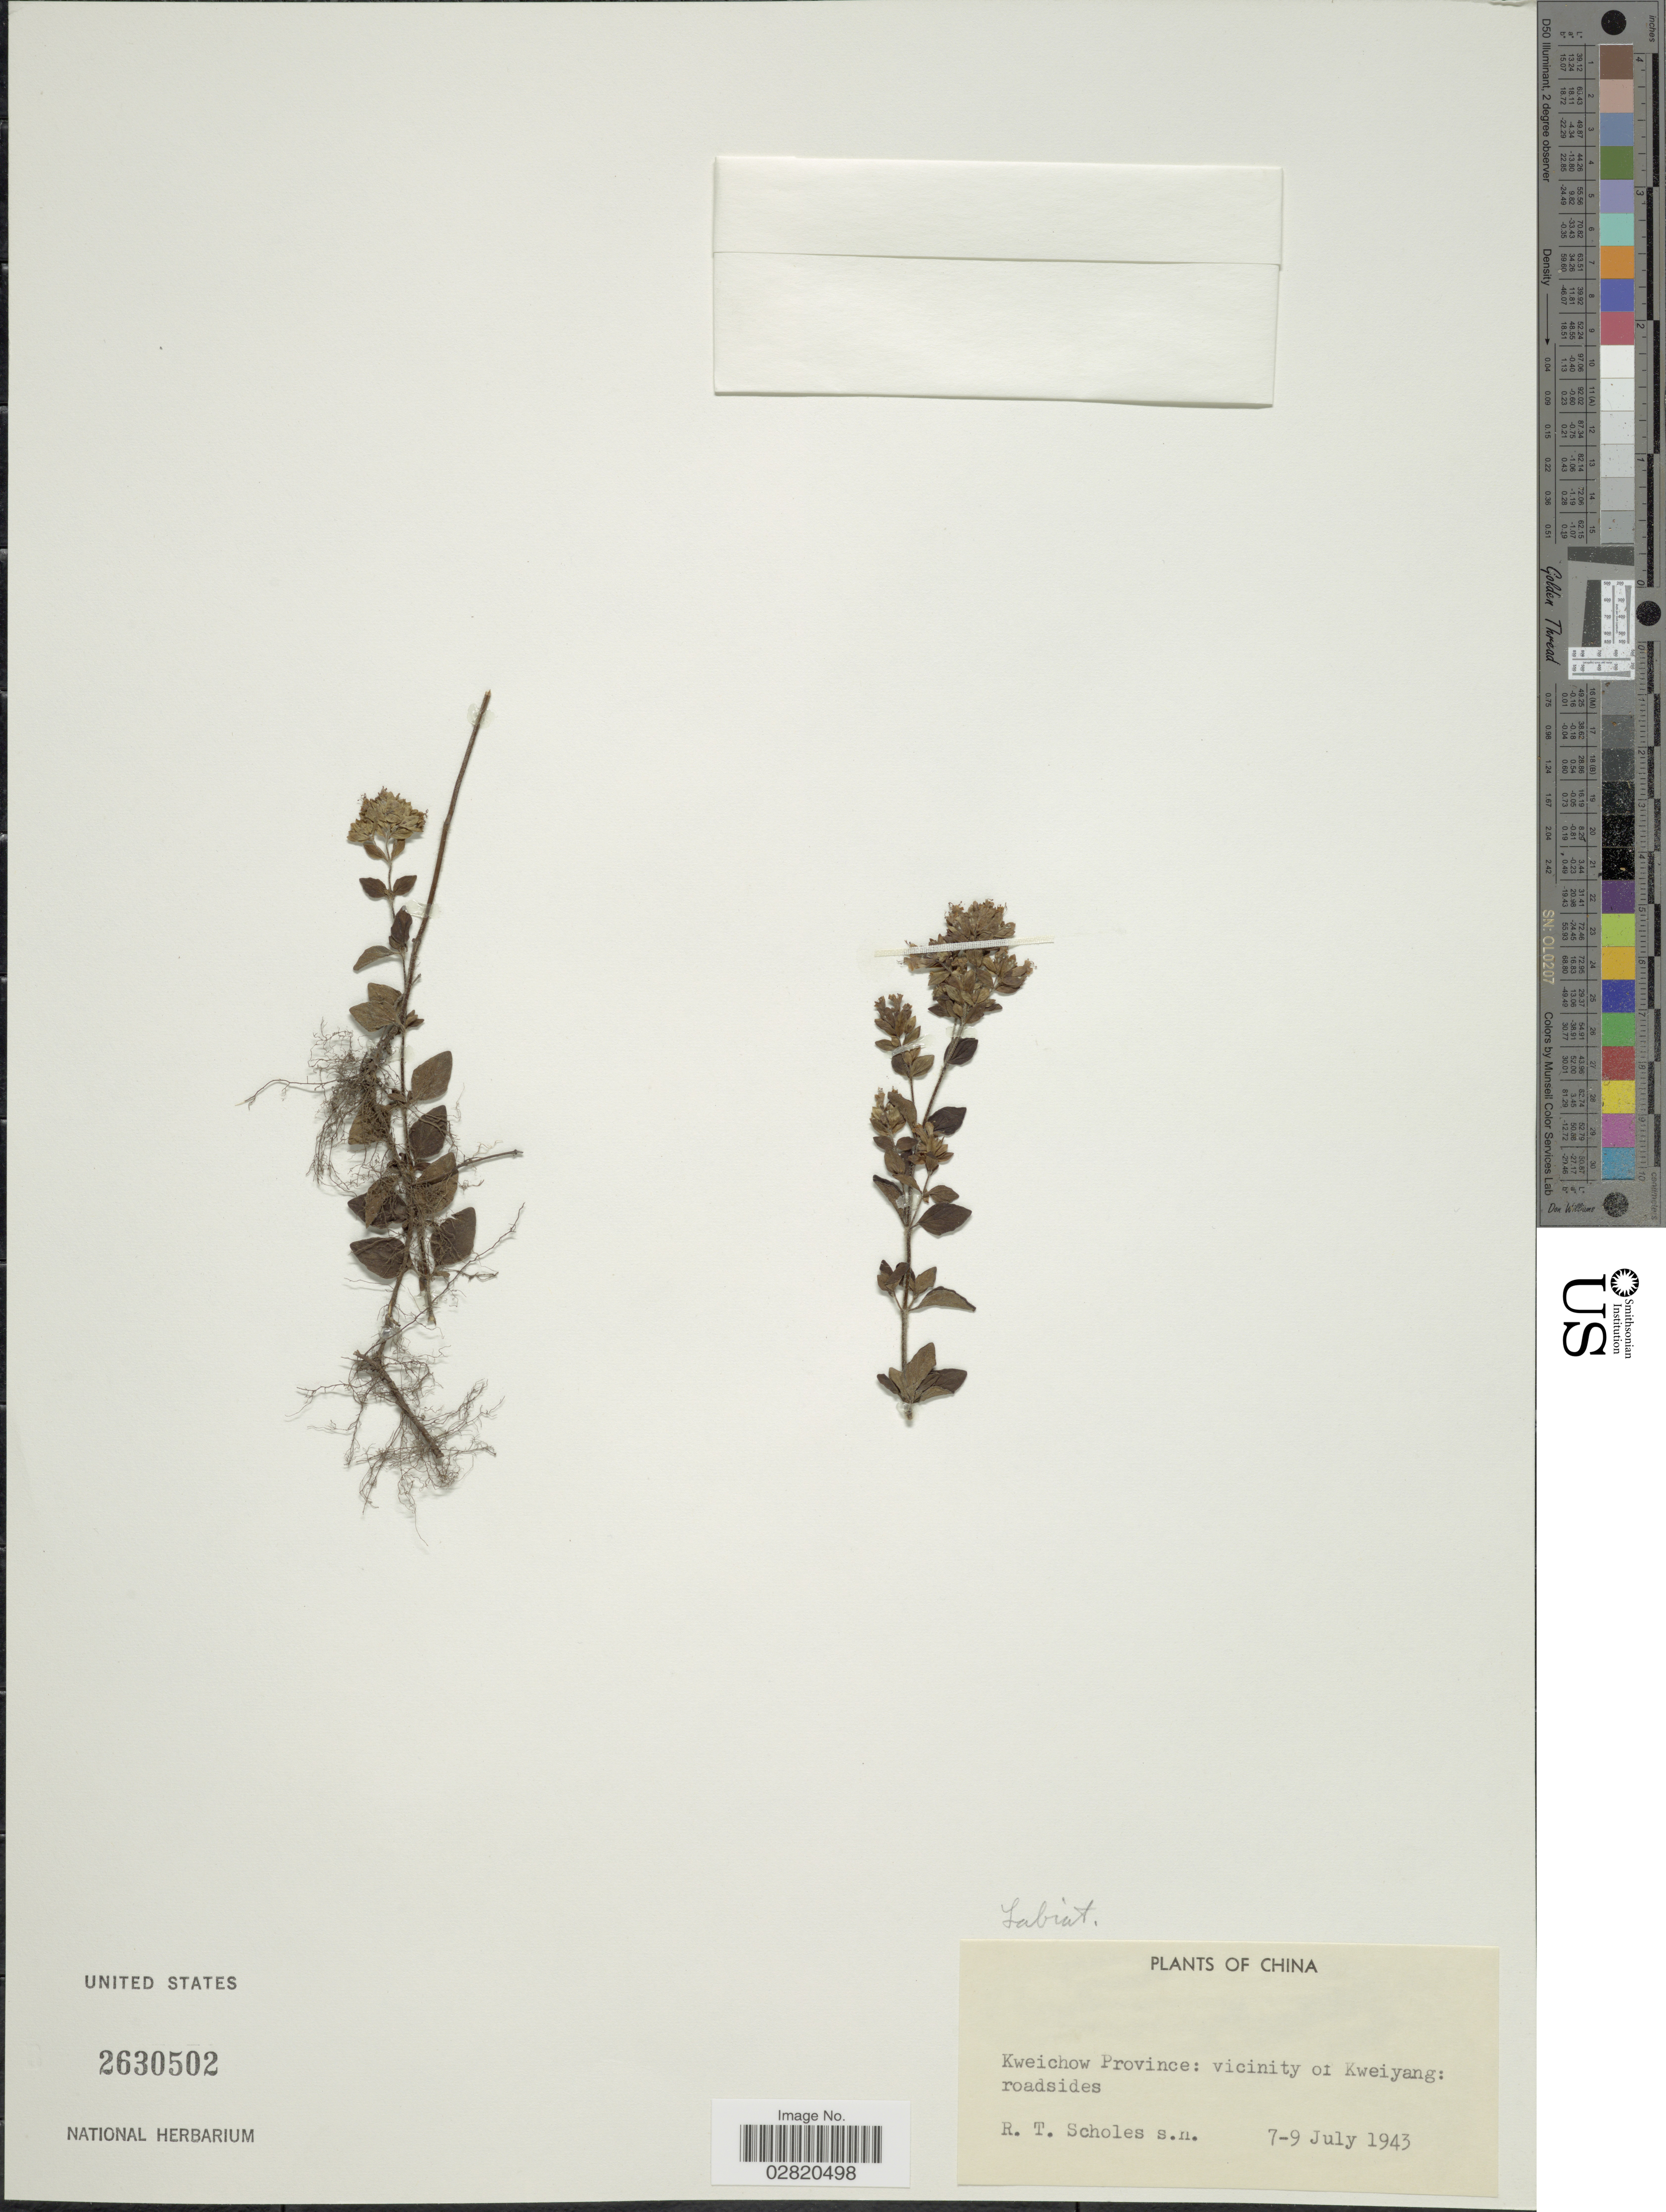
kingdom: Plantae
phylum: Tracheophyta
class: Magnoliopsida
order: Lamiales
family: Lamiaceae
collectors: R. Scholes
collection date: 1943-07-07/1943-07-09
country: China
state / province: Guizhou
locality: Kweichow Province: vicinity of Kweiyang: roadsides.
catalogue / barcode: US 2630502